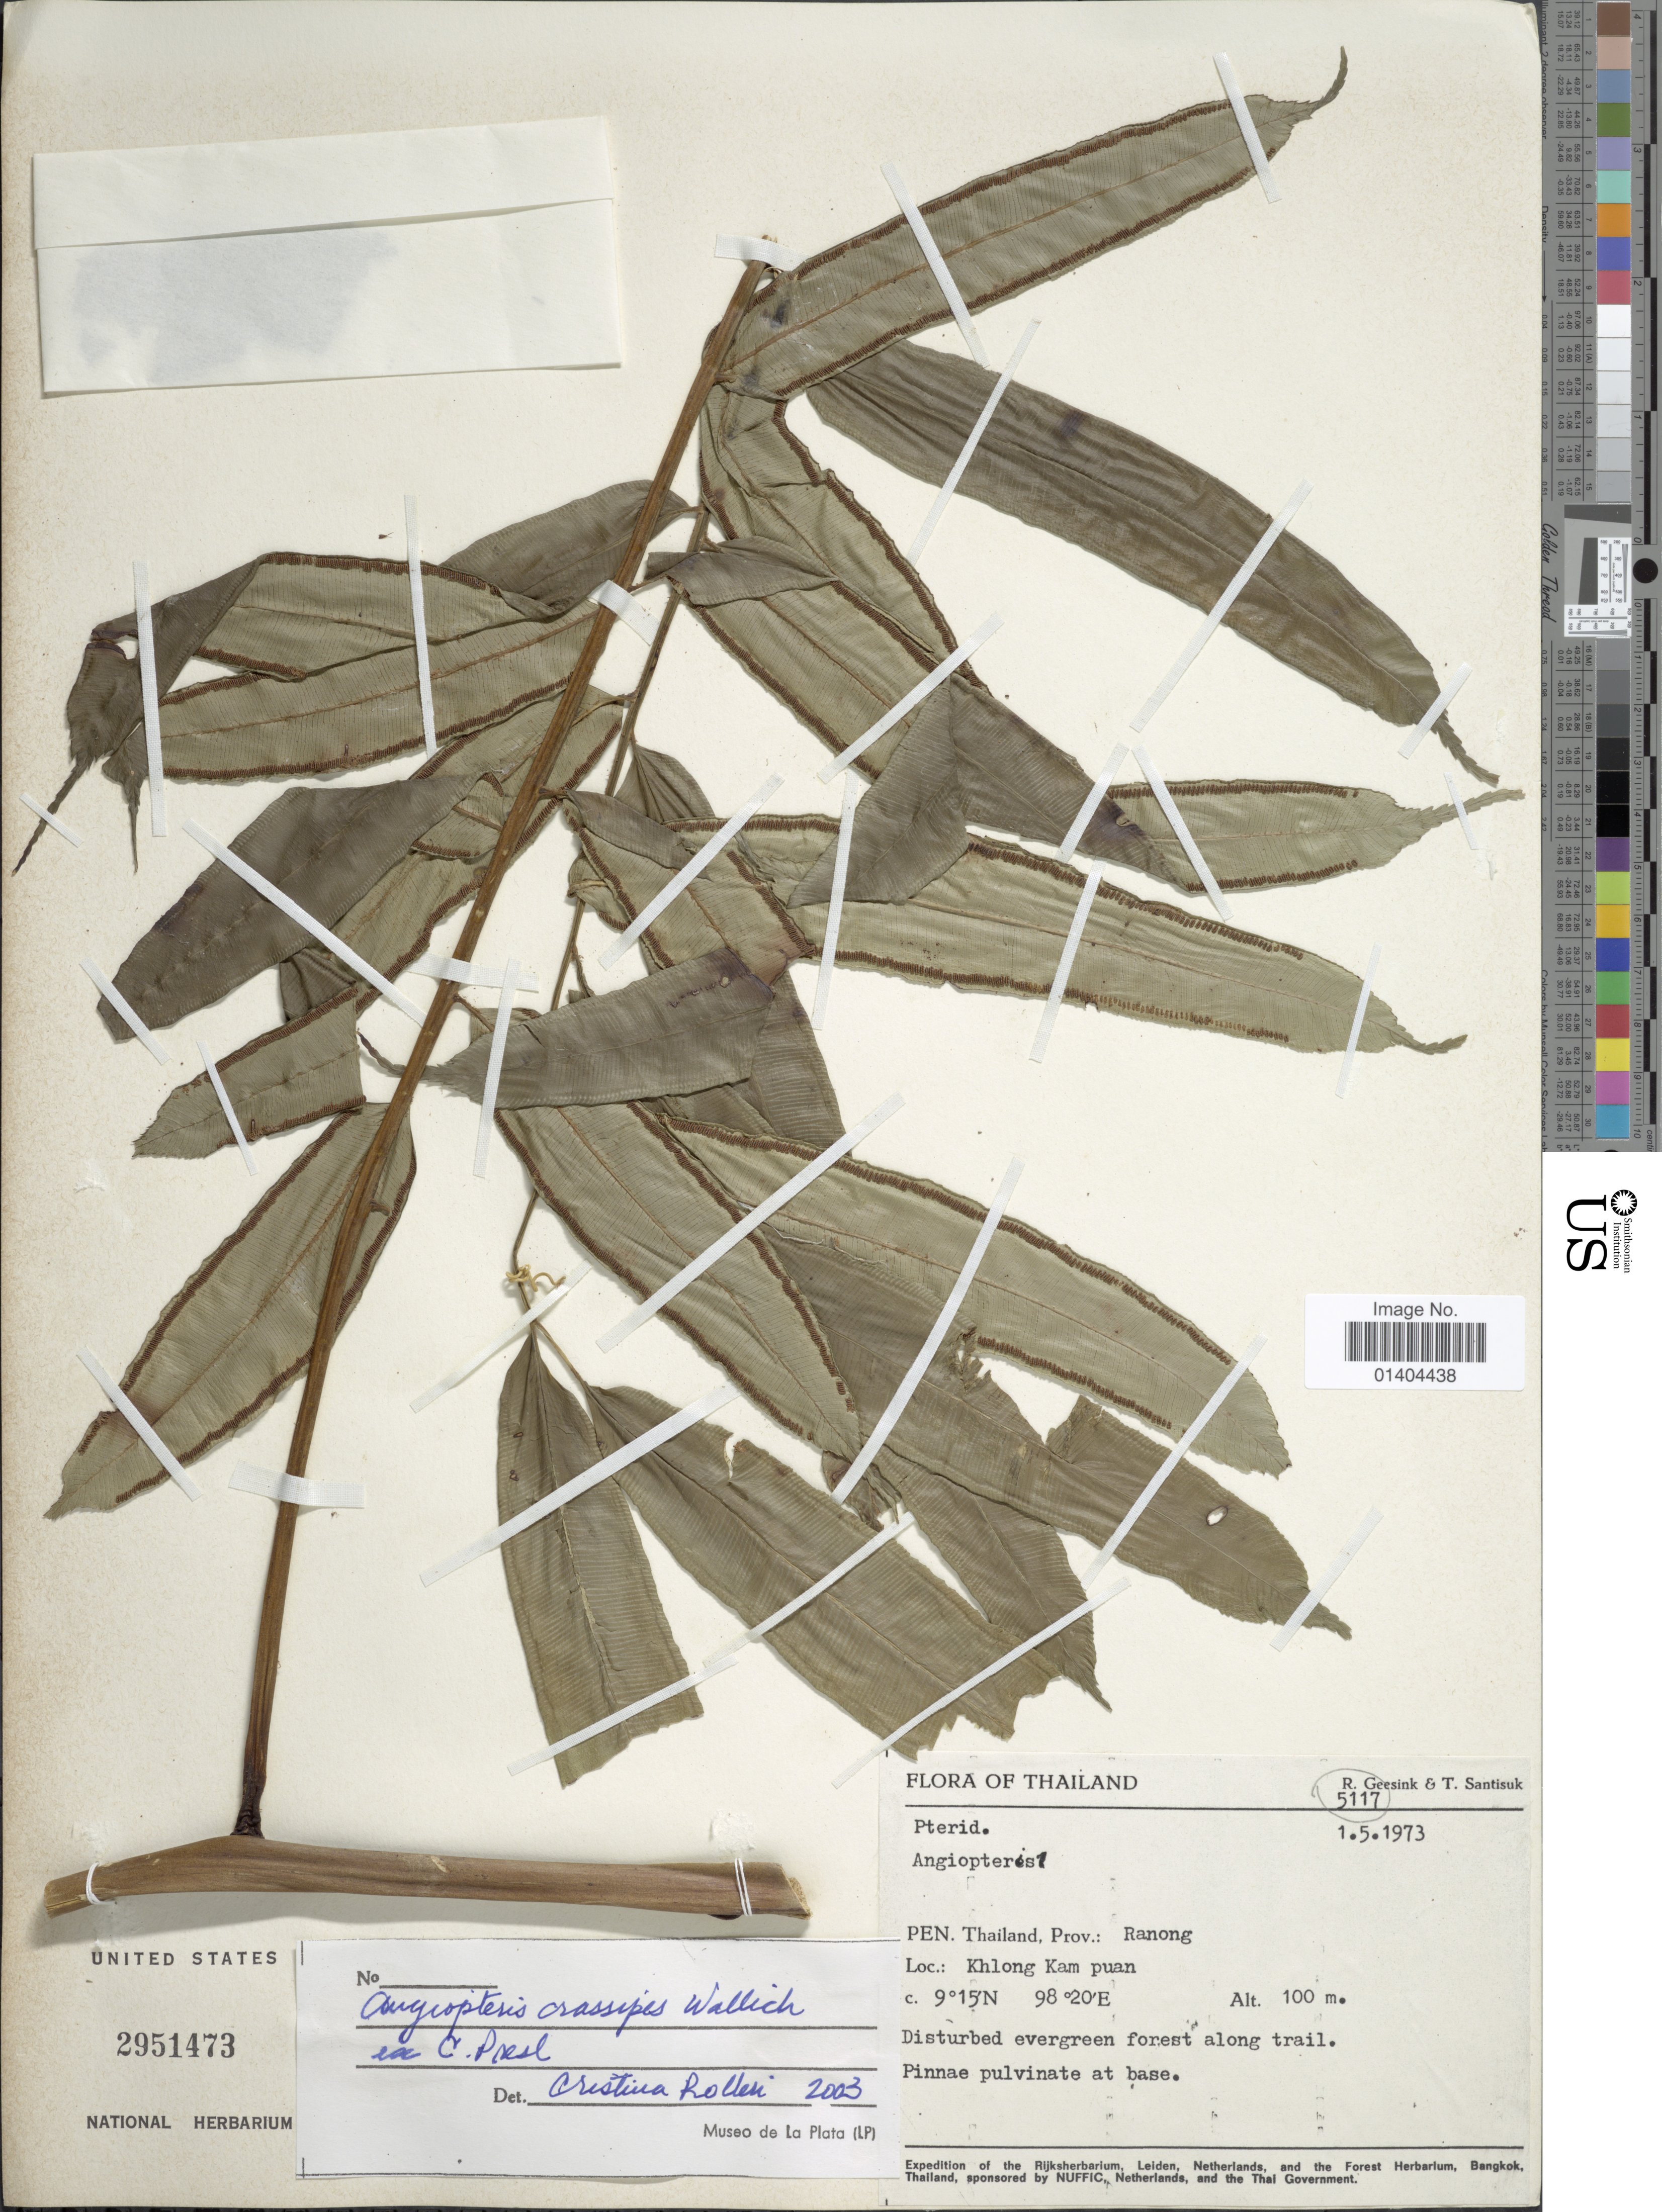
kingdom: Plantae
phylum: Tracheophyta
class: Polypodiopsida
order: Marattiales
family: Marattiaceae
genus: Angiopteris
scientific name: Angiopteris crassipes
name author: Wall. ex C. Presl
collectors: R. Geesink & T. Santisuk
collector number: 5117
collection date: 1973-05-01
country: Thailand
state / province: Ranong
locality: Pen, Khlong Kam puan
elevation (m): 100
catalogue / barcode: US 2951473